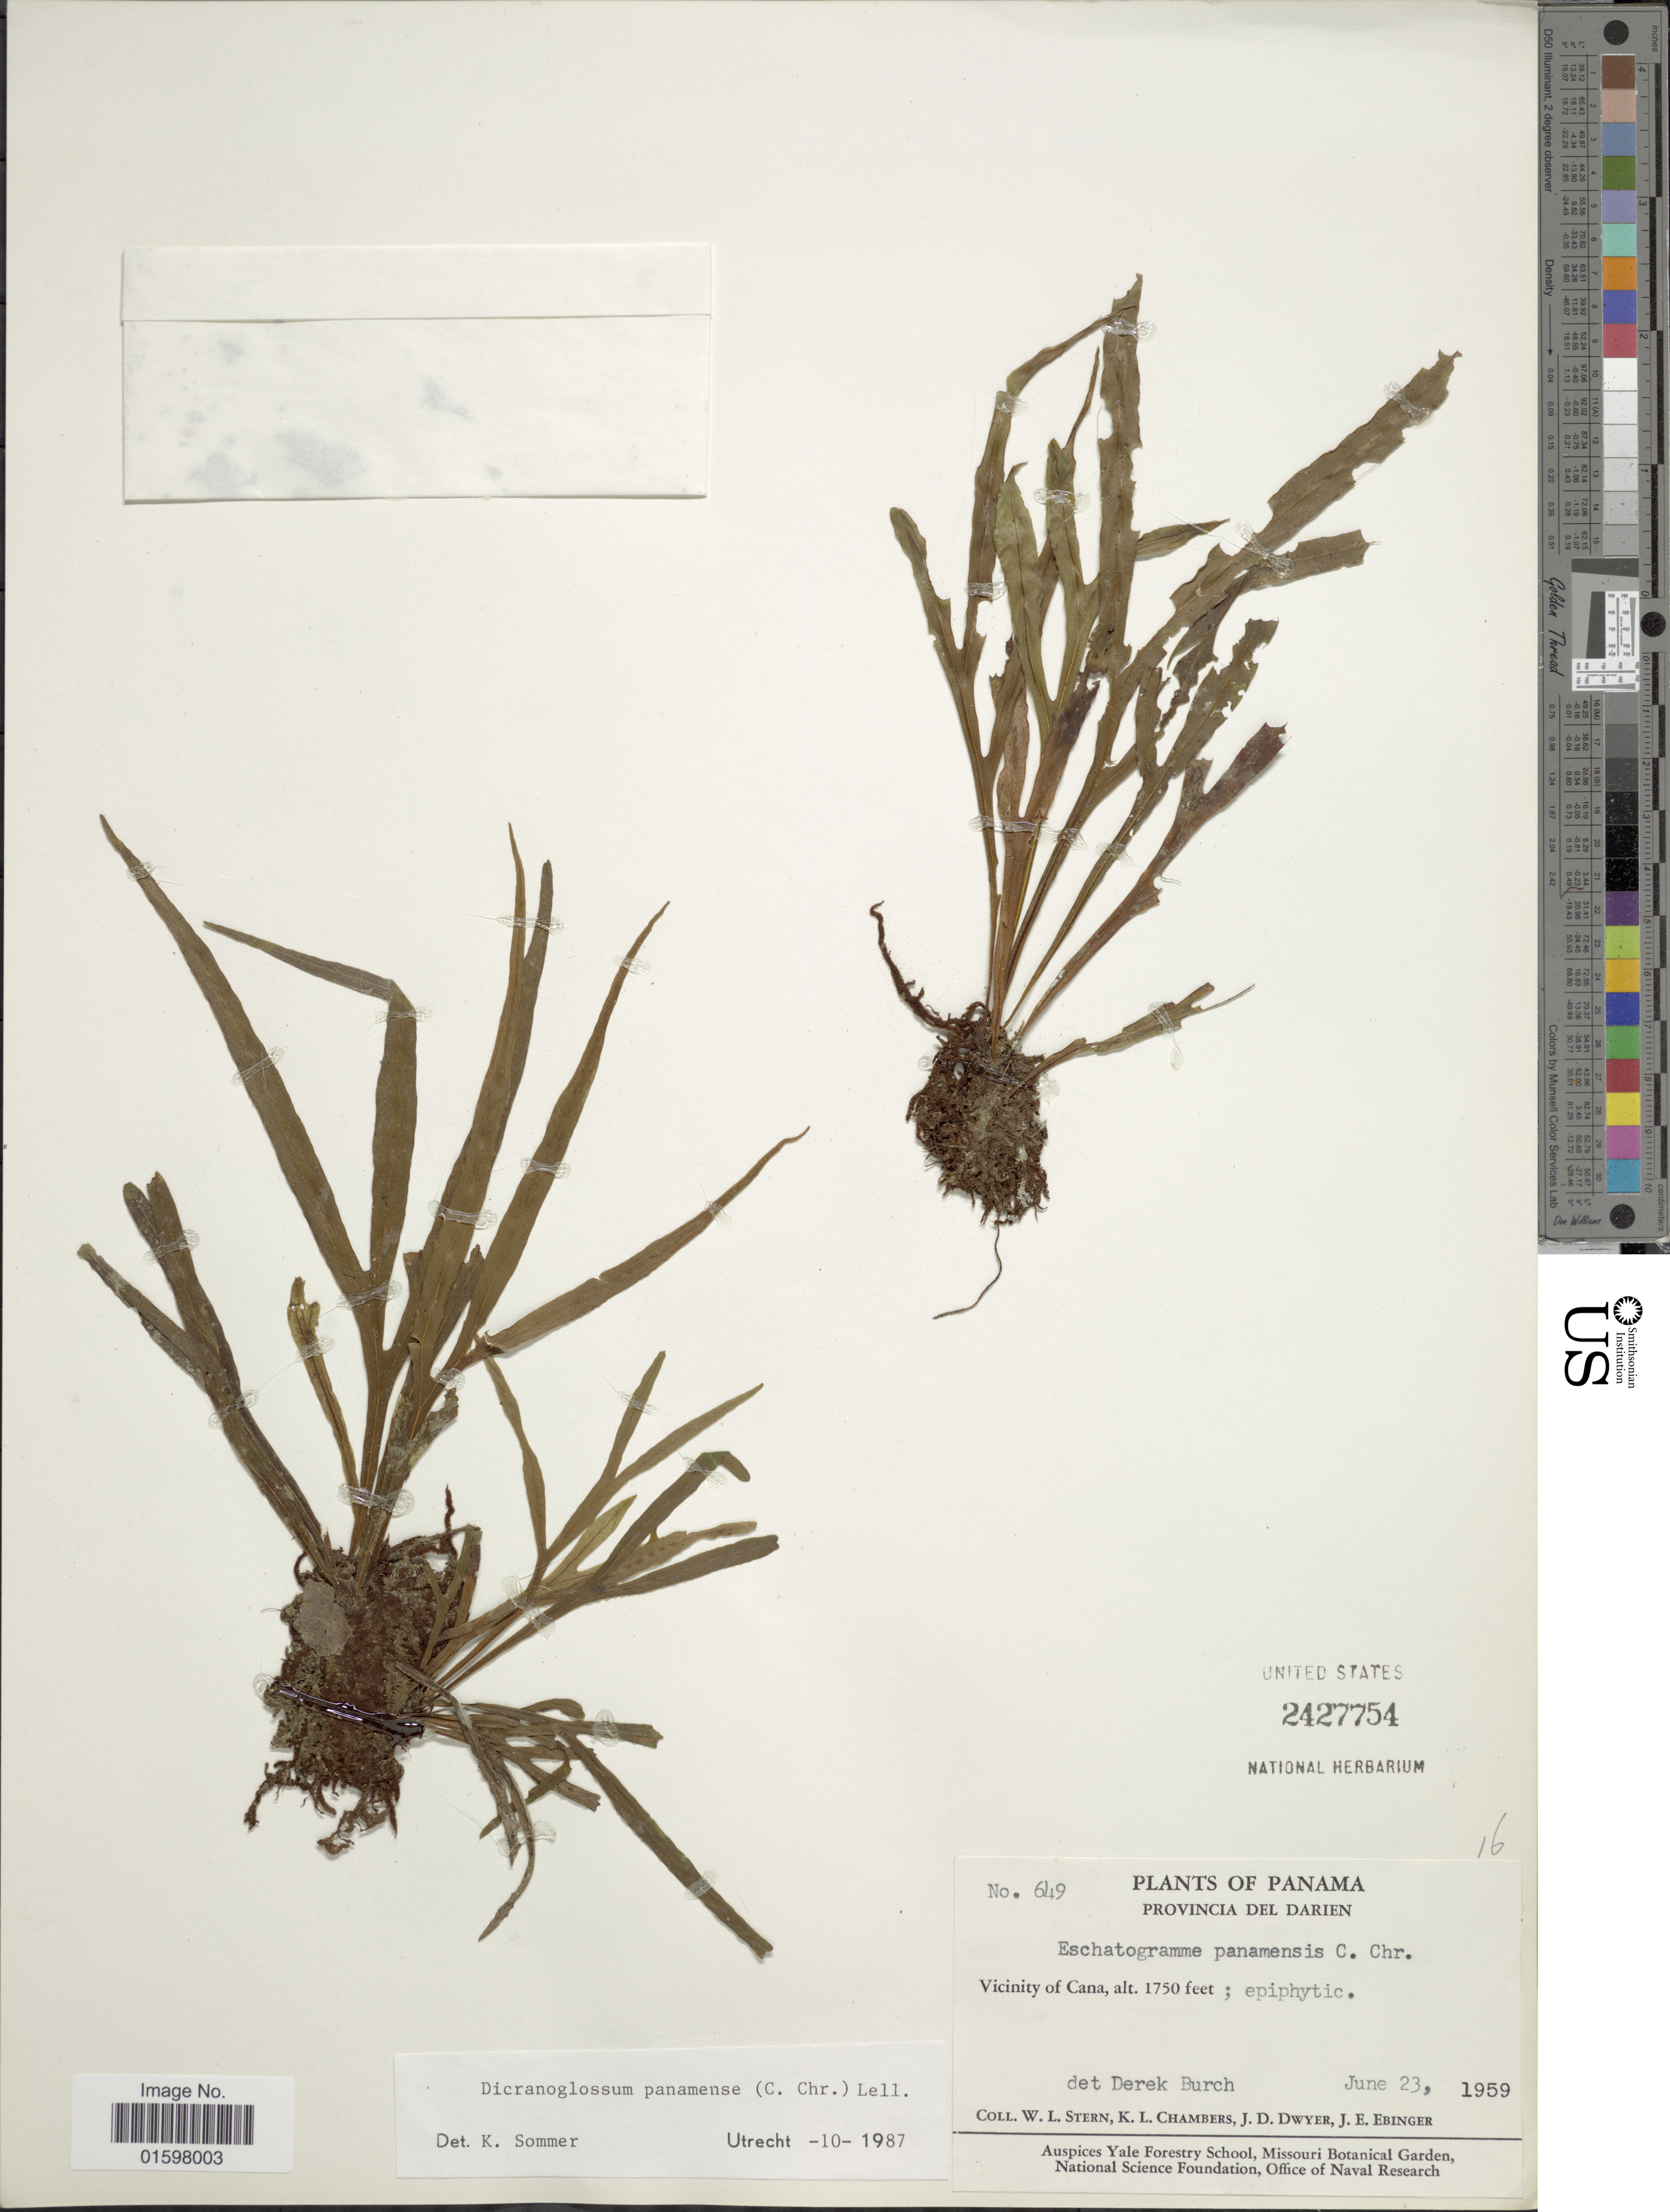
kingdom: Plantae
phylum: Tracheophyta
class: Polypodiopsida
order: Polypodiales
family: Polypodiaceae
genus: Pleopeltis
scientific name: Pleopeltis panamensis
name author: (Weath.) Pic. Serm.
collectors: W. L. Stern, K. Chambers, J. D. Dwyer & J. Ebinger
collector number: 649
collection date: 1959-06-23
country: Panama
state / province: Darién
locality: Vicinity of Cana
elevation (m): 533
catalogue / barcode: US 2427754